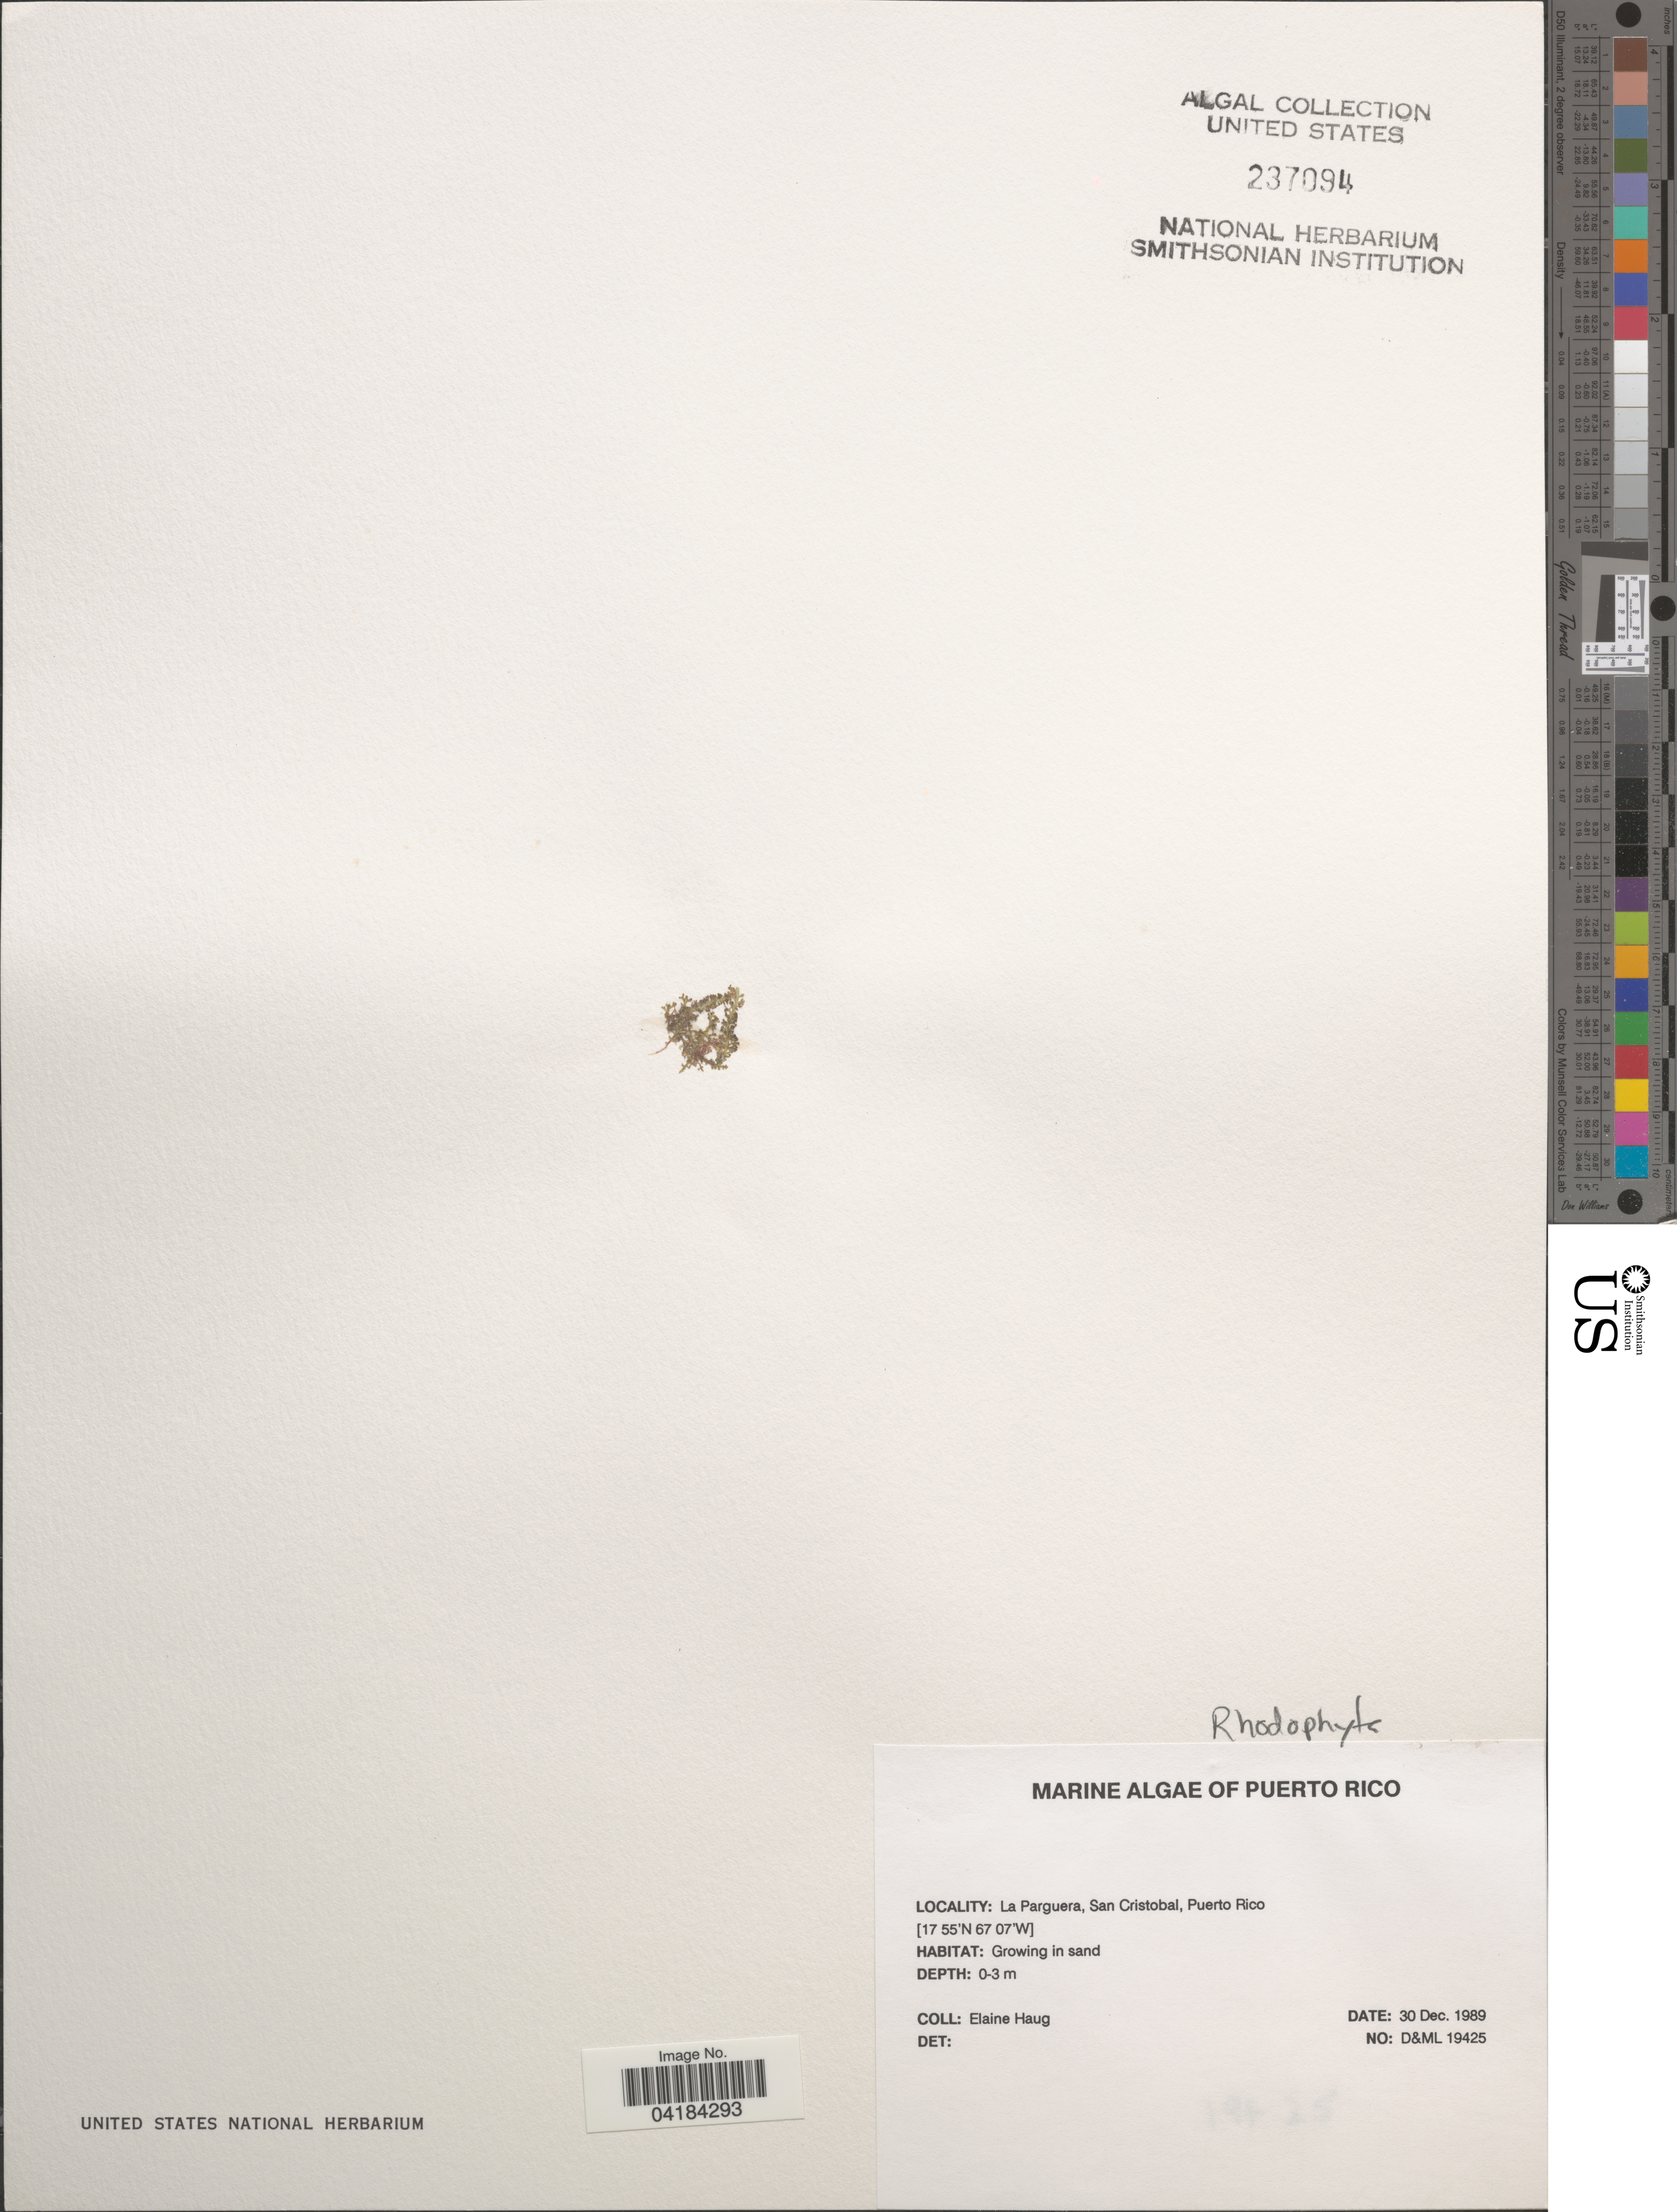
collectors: E. Haug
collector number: D&ML19425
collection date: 1989-12-30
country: Puerto Rico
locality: La Parguera, San Cristobal.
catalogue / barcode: US 237094